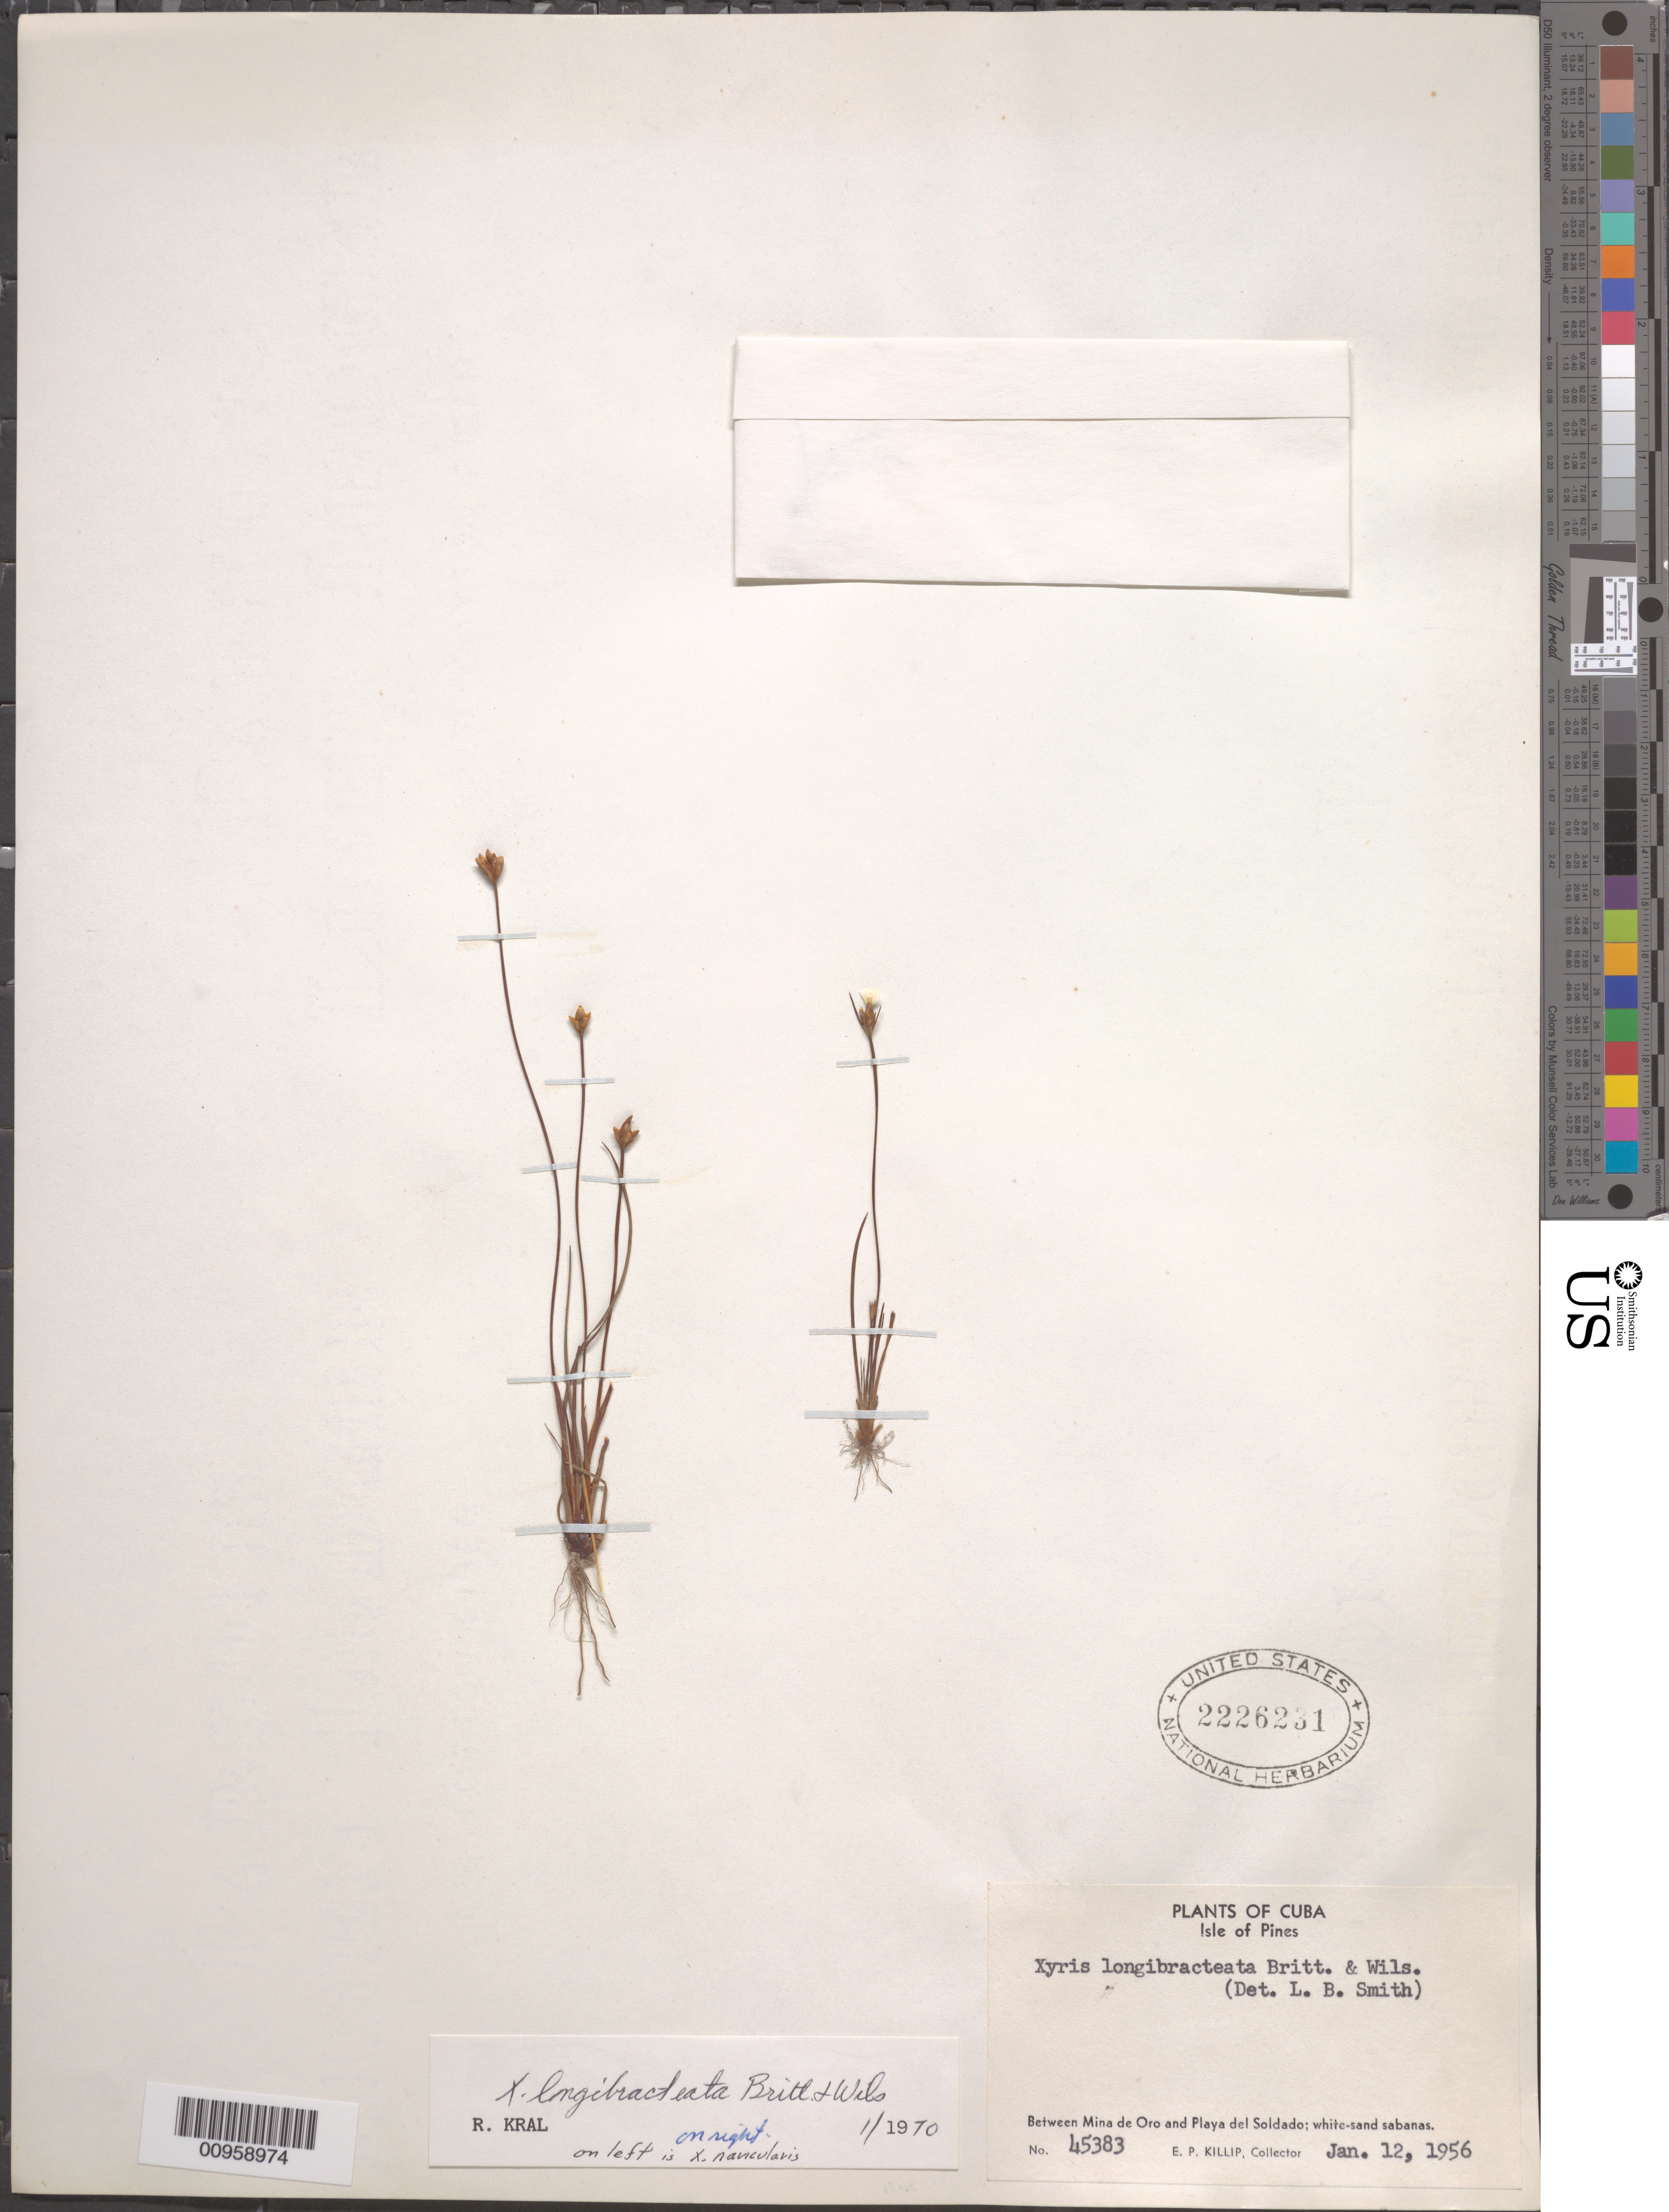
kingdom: Plantae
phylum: Tracheophyta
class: Liliopsida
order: Poales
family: Xyridaceae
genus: Xyris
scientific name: Xyris longibracteata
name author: Britton & P. Wilson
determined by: Kral, Robert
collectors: E. P. Killip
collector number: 45383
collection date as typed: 12 Jan 1956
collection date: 1956-01-12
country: Cuba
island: Cuba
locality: Between Mina de Oro and Playa del Soldado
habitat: White-sand sabanas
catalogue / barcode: US 2226231